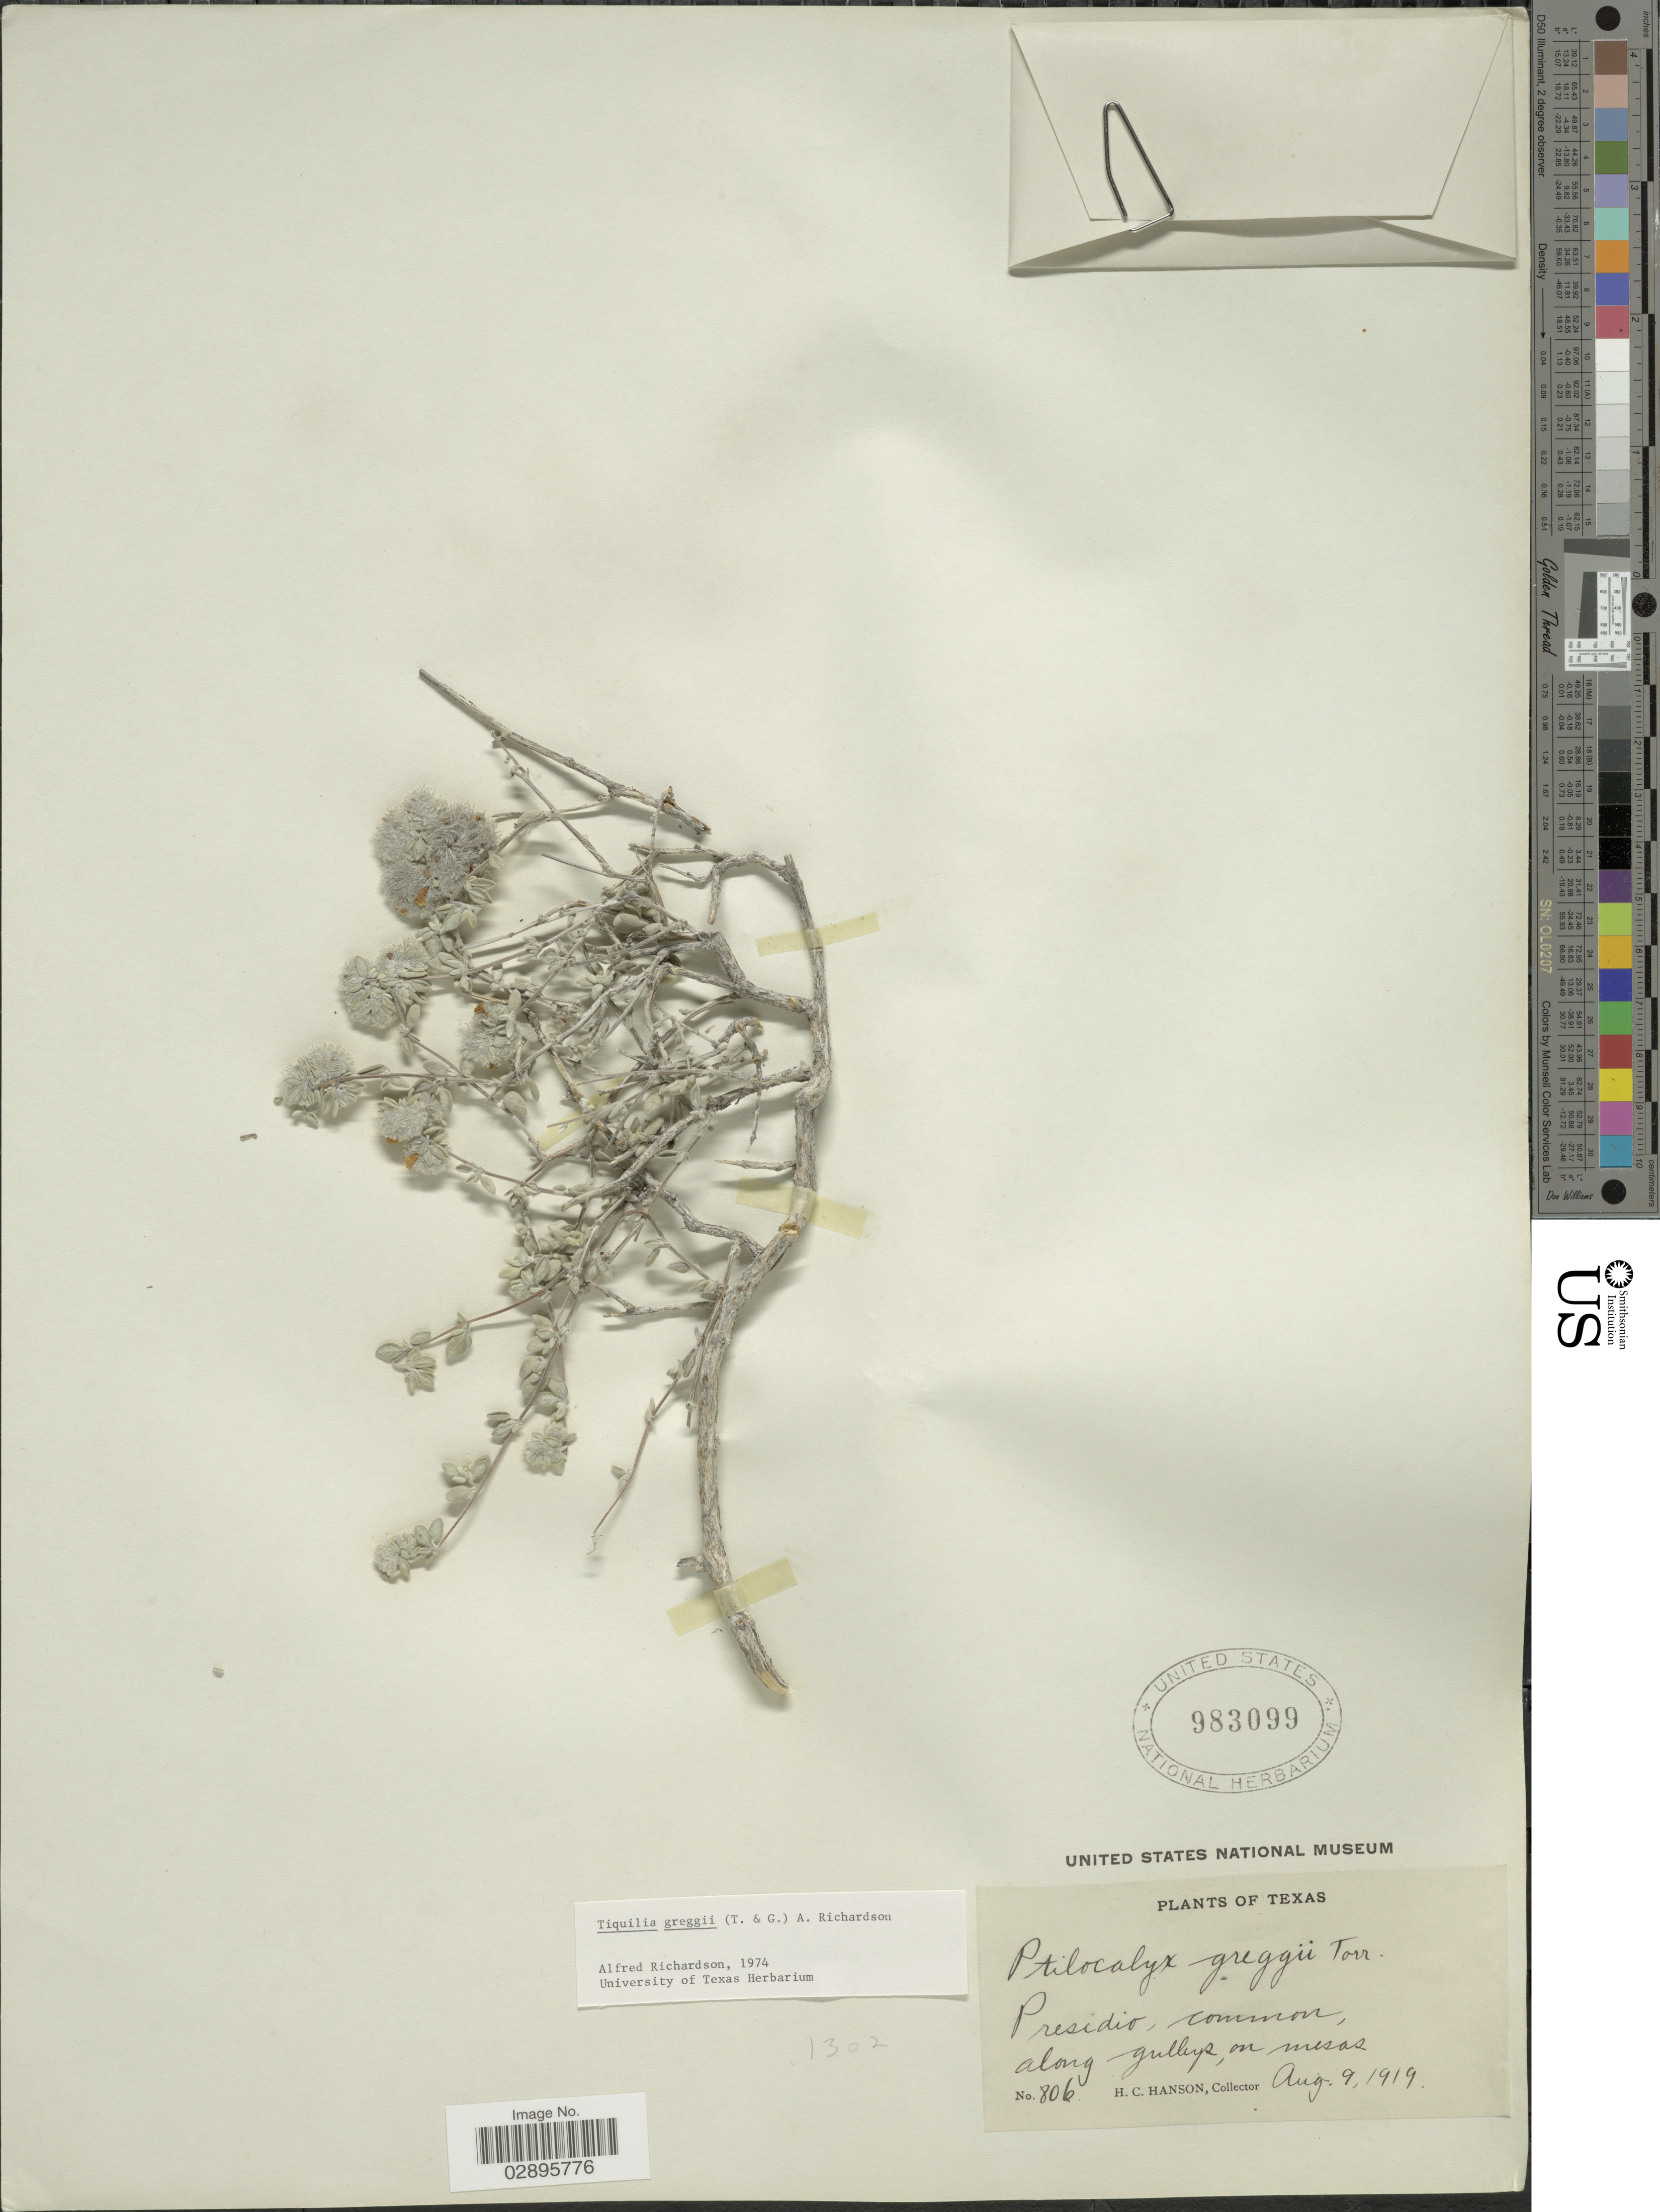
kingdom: Plantae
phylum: Tracheophyta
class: Magnoliopsida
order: Boraginales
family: Ehretiaceae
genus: Tiquilia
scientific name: Tiquilia greggii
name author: (Torr.) A.T. Richardson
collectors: H. Hanson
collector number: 806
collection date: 1919-08-09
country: United States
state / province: Texas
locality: Presidio, common, along gulleys, on mesas.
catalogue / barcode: US 983099